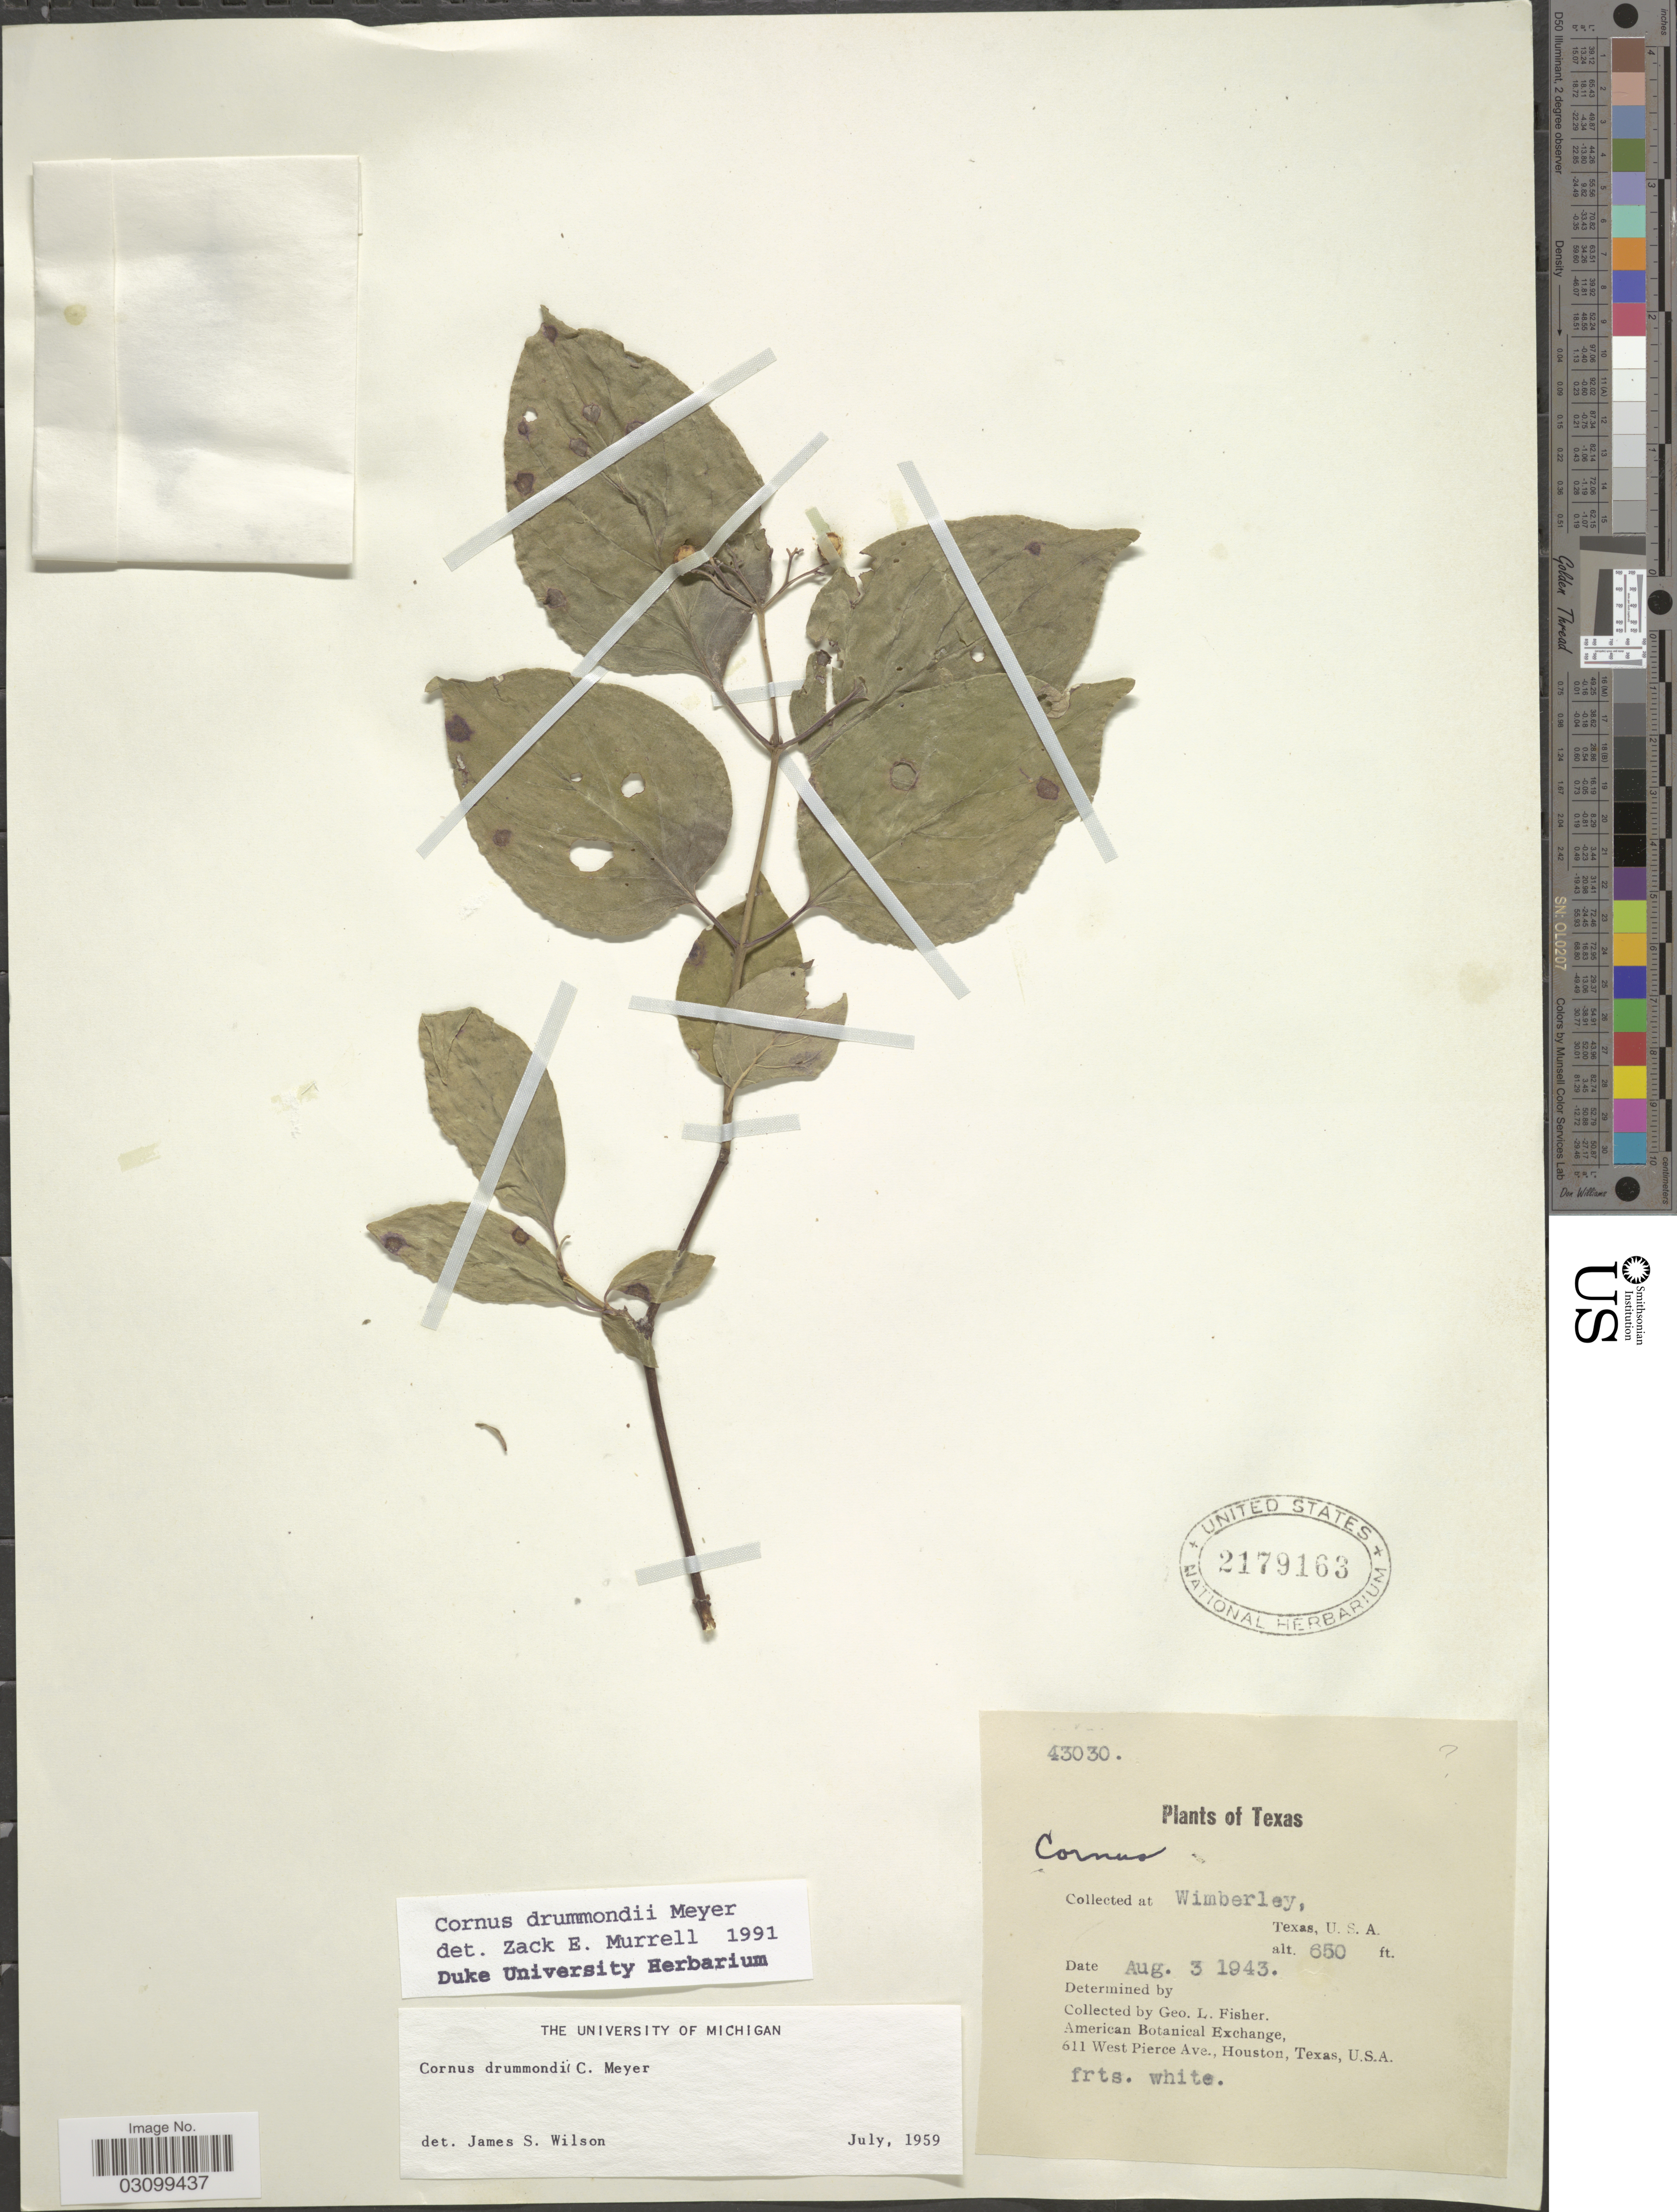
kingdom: Plantae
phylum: Tracheophyta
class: Magnoliopsida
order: Cornales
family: Cornaceae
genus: Cornus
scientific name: Cornus drummondii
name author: C.A. Mey.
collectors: G. L. Fisher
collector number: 43030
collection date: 1943-08-03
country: United States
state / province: Texas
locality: Wimberley.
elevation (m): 198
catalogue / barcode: US 2179163